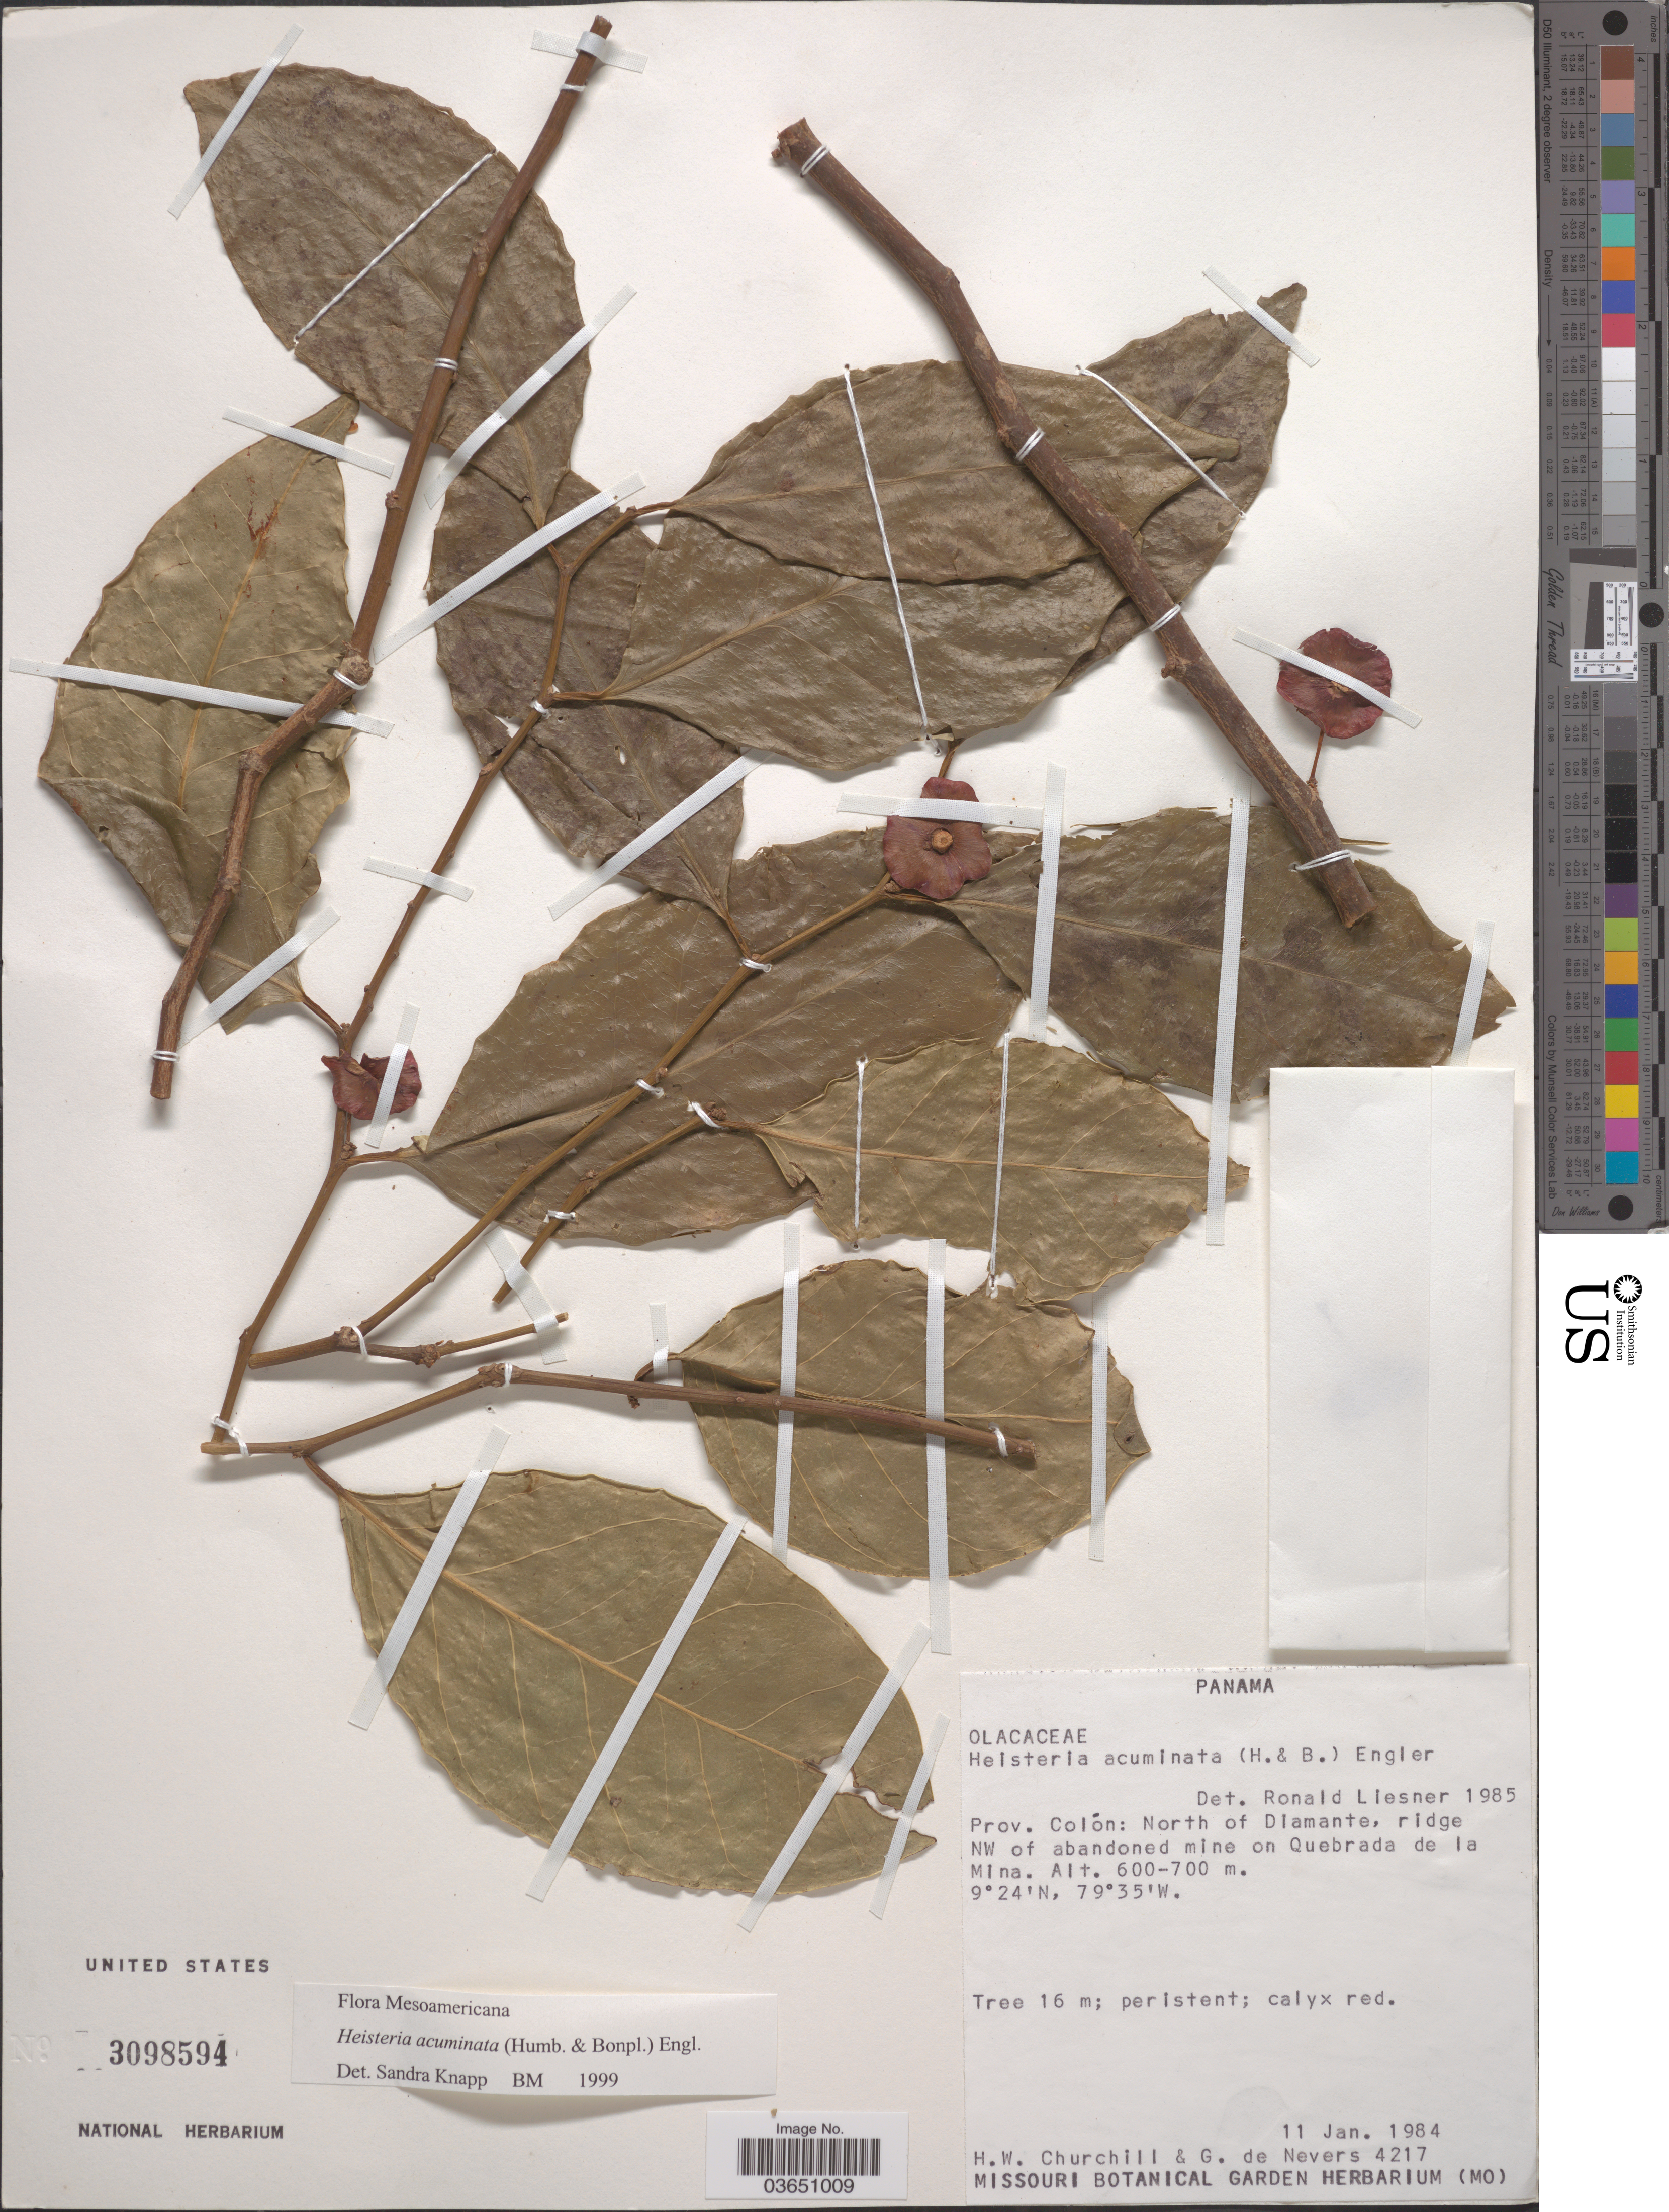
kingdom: Plantae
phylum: Tracheophyta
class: Magnoliopsida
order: Santalales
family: Erythropalaceae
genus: Heisteria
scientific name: Heisteria acuminata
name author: (Humb. & Bonpl.) Engl.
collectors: H. Churchill & G. Nevers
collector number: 4217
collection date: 1984-01-11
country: Panama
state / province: Colón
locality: North of Diamante, ridge NW of abandoned mine on Quebrada de la Mina.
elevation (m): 600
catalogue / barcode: US 3098594